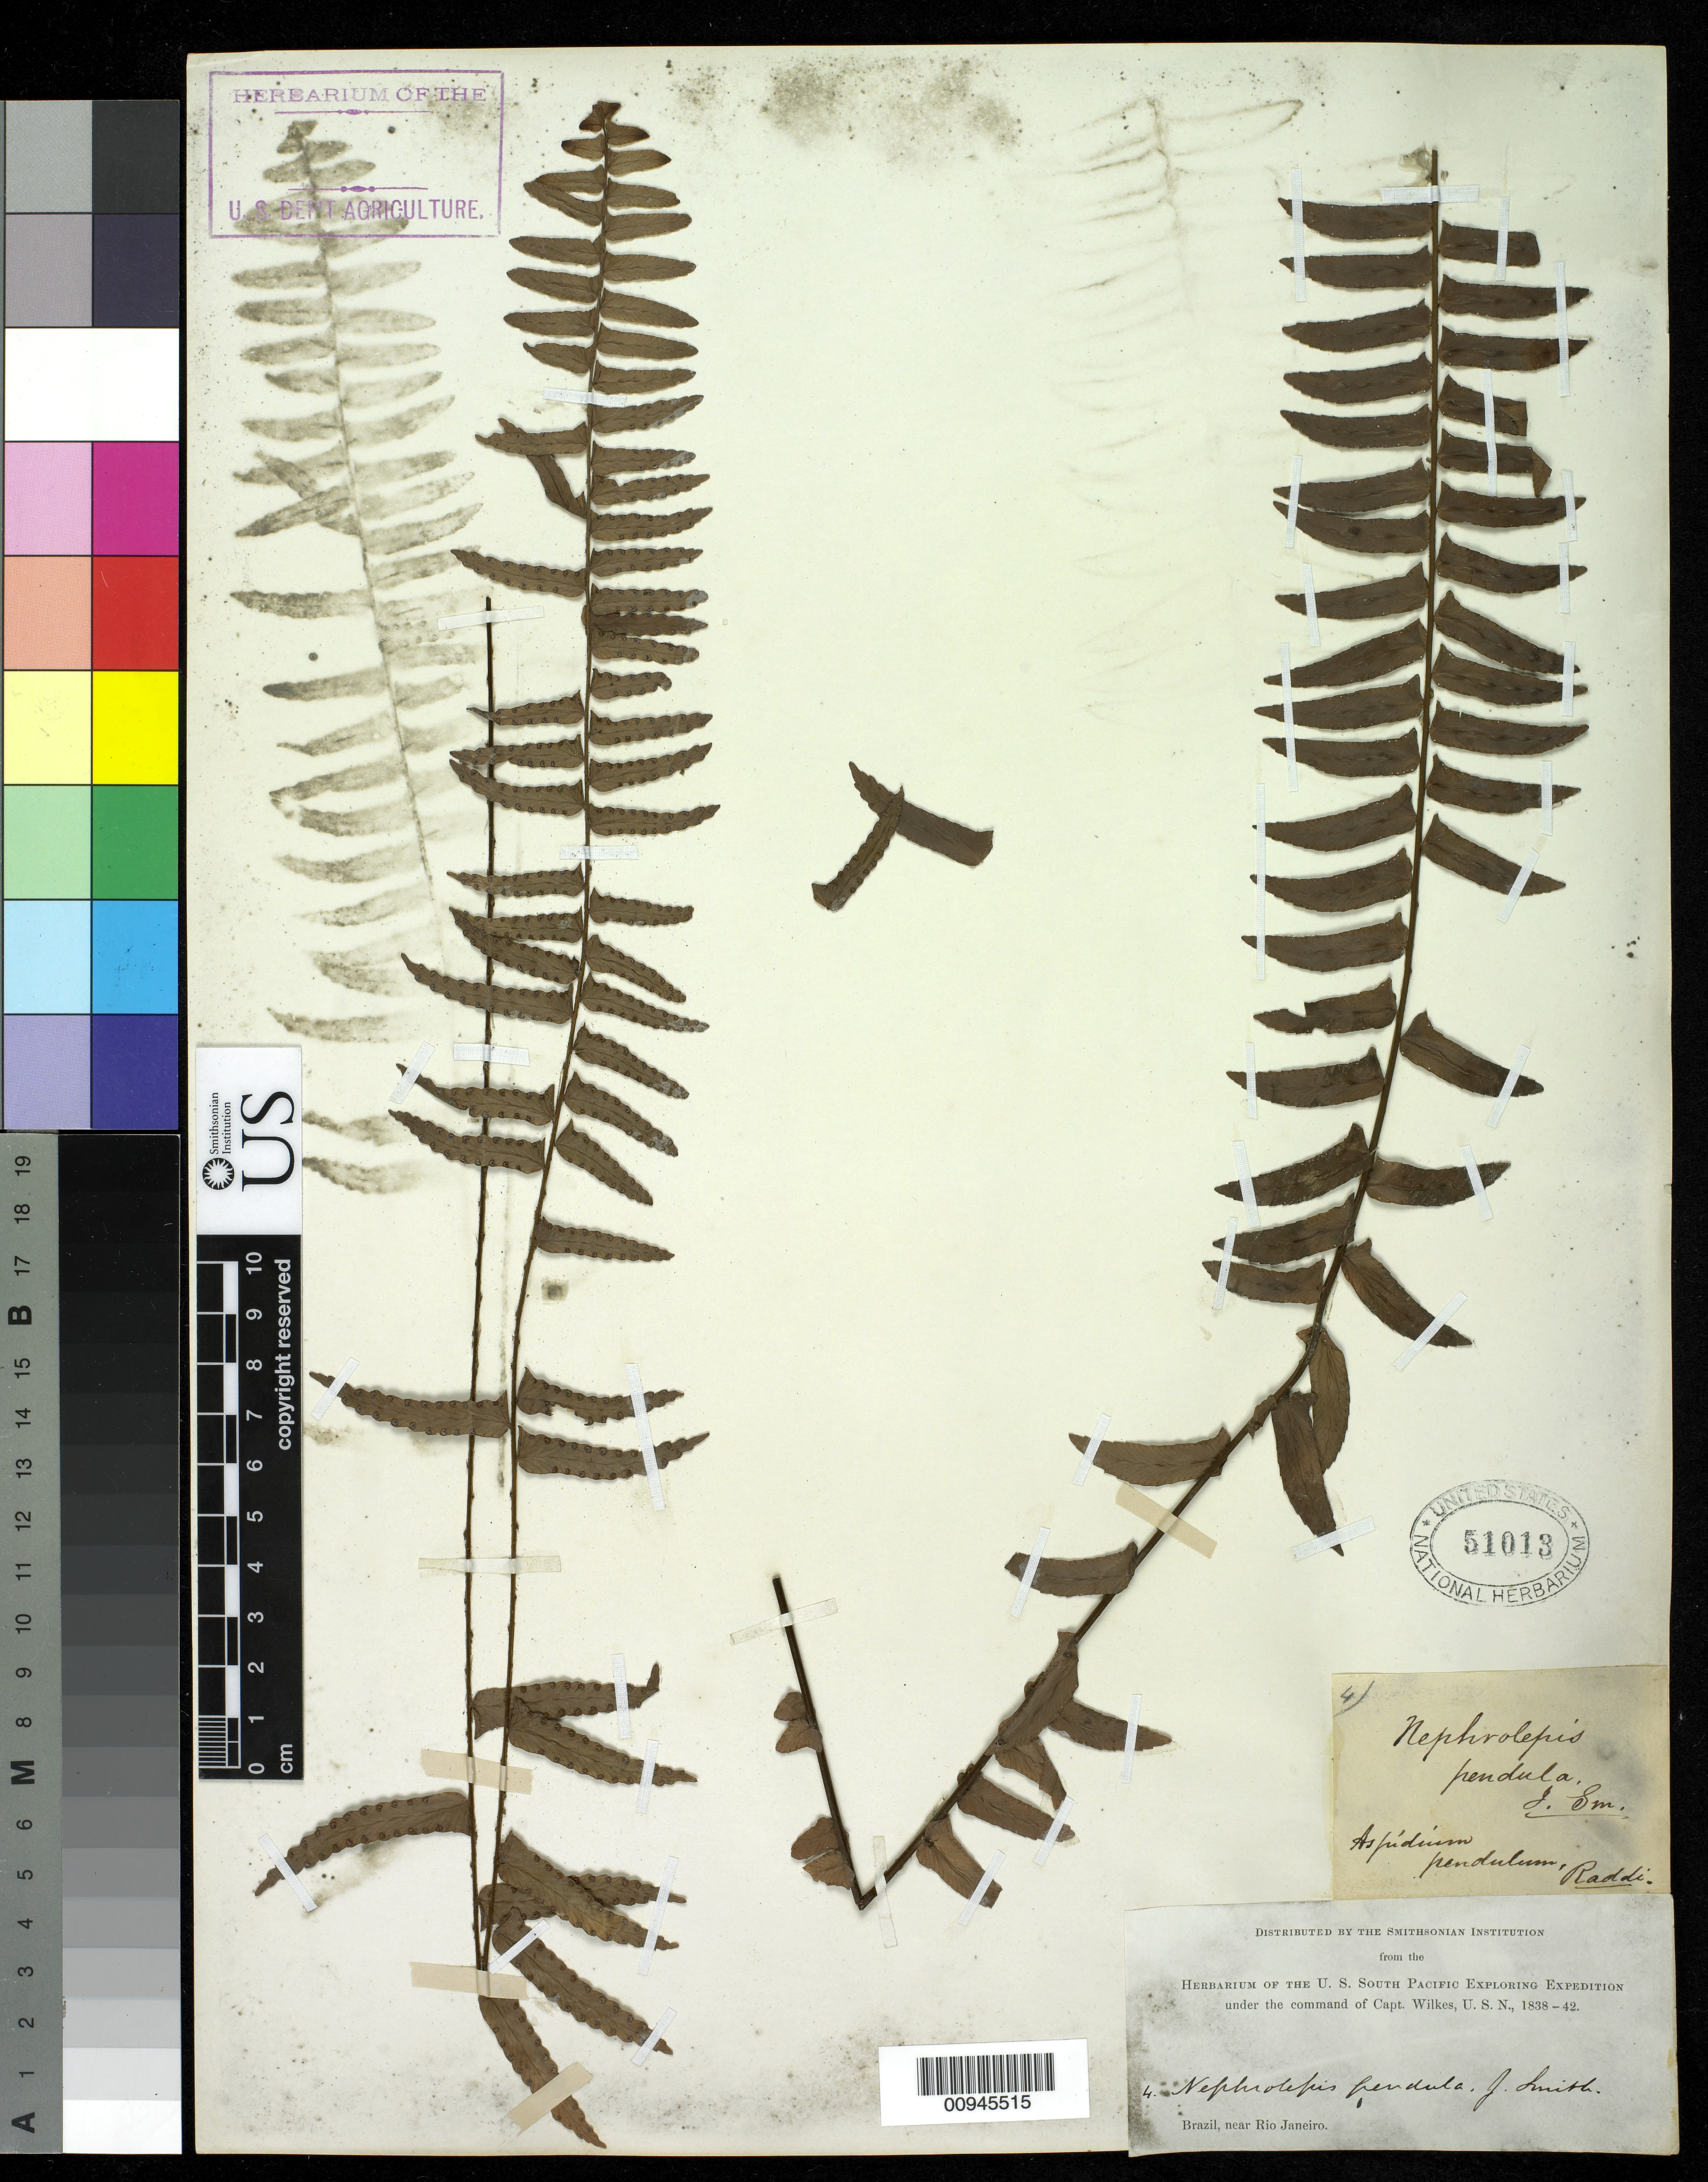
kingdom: Plantae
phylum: Tracheophyta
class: Polypodiopsida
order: Polypodiales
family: Nephrolepidaceae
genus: Nephrolepis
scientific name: Nephrolepis pendula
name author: (Raddi) J. Sm.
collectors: Wilkes Explor. Exped.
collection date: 1838/1842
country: Brazil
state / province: Rio de Janeiro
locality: Brazil, near Rio Janeiro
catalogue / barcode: US 51013